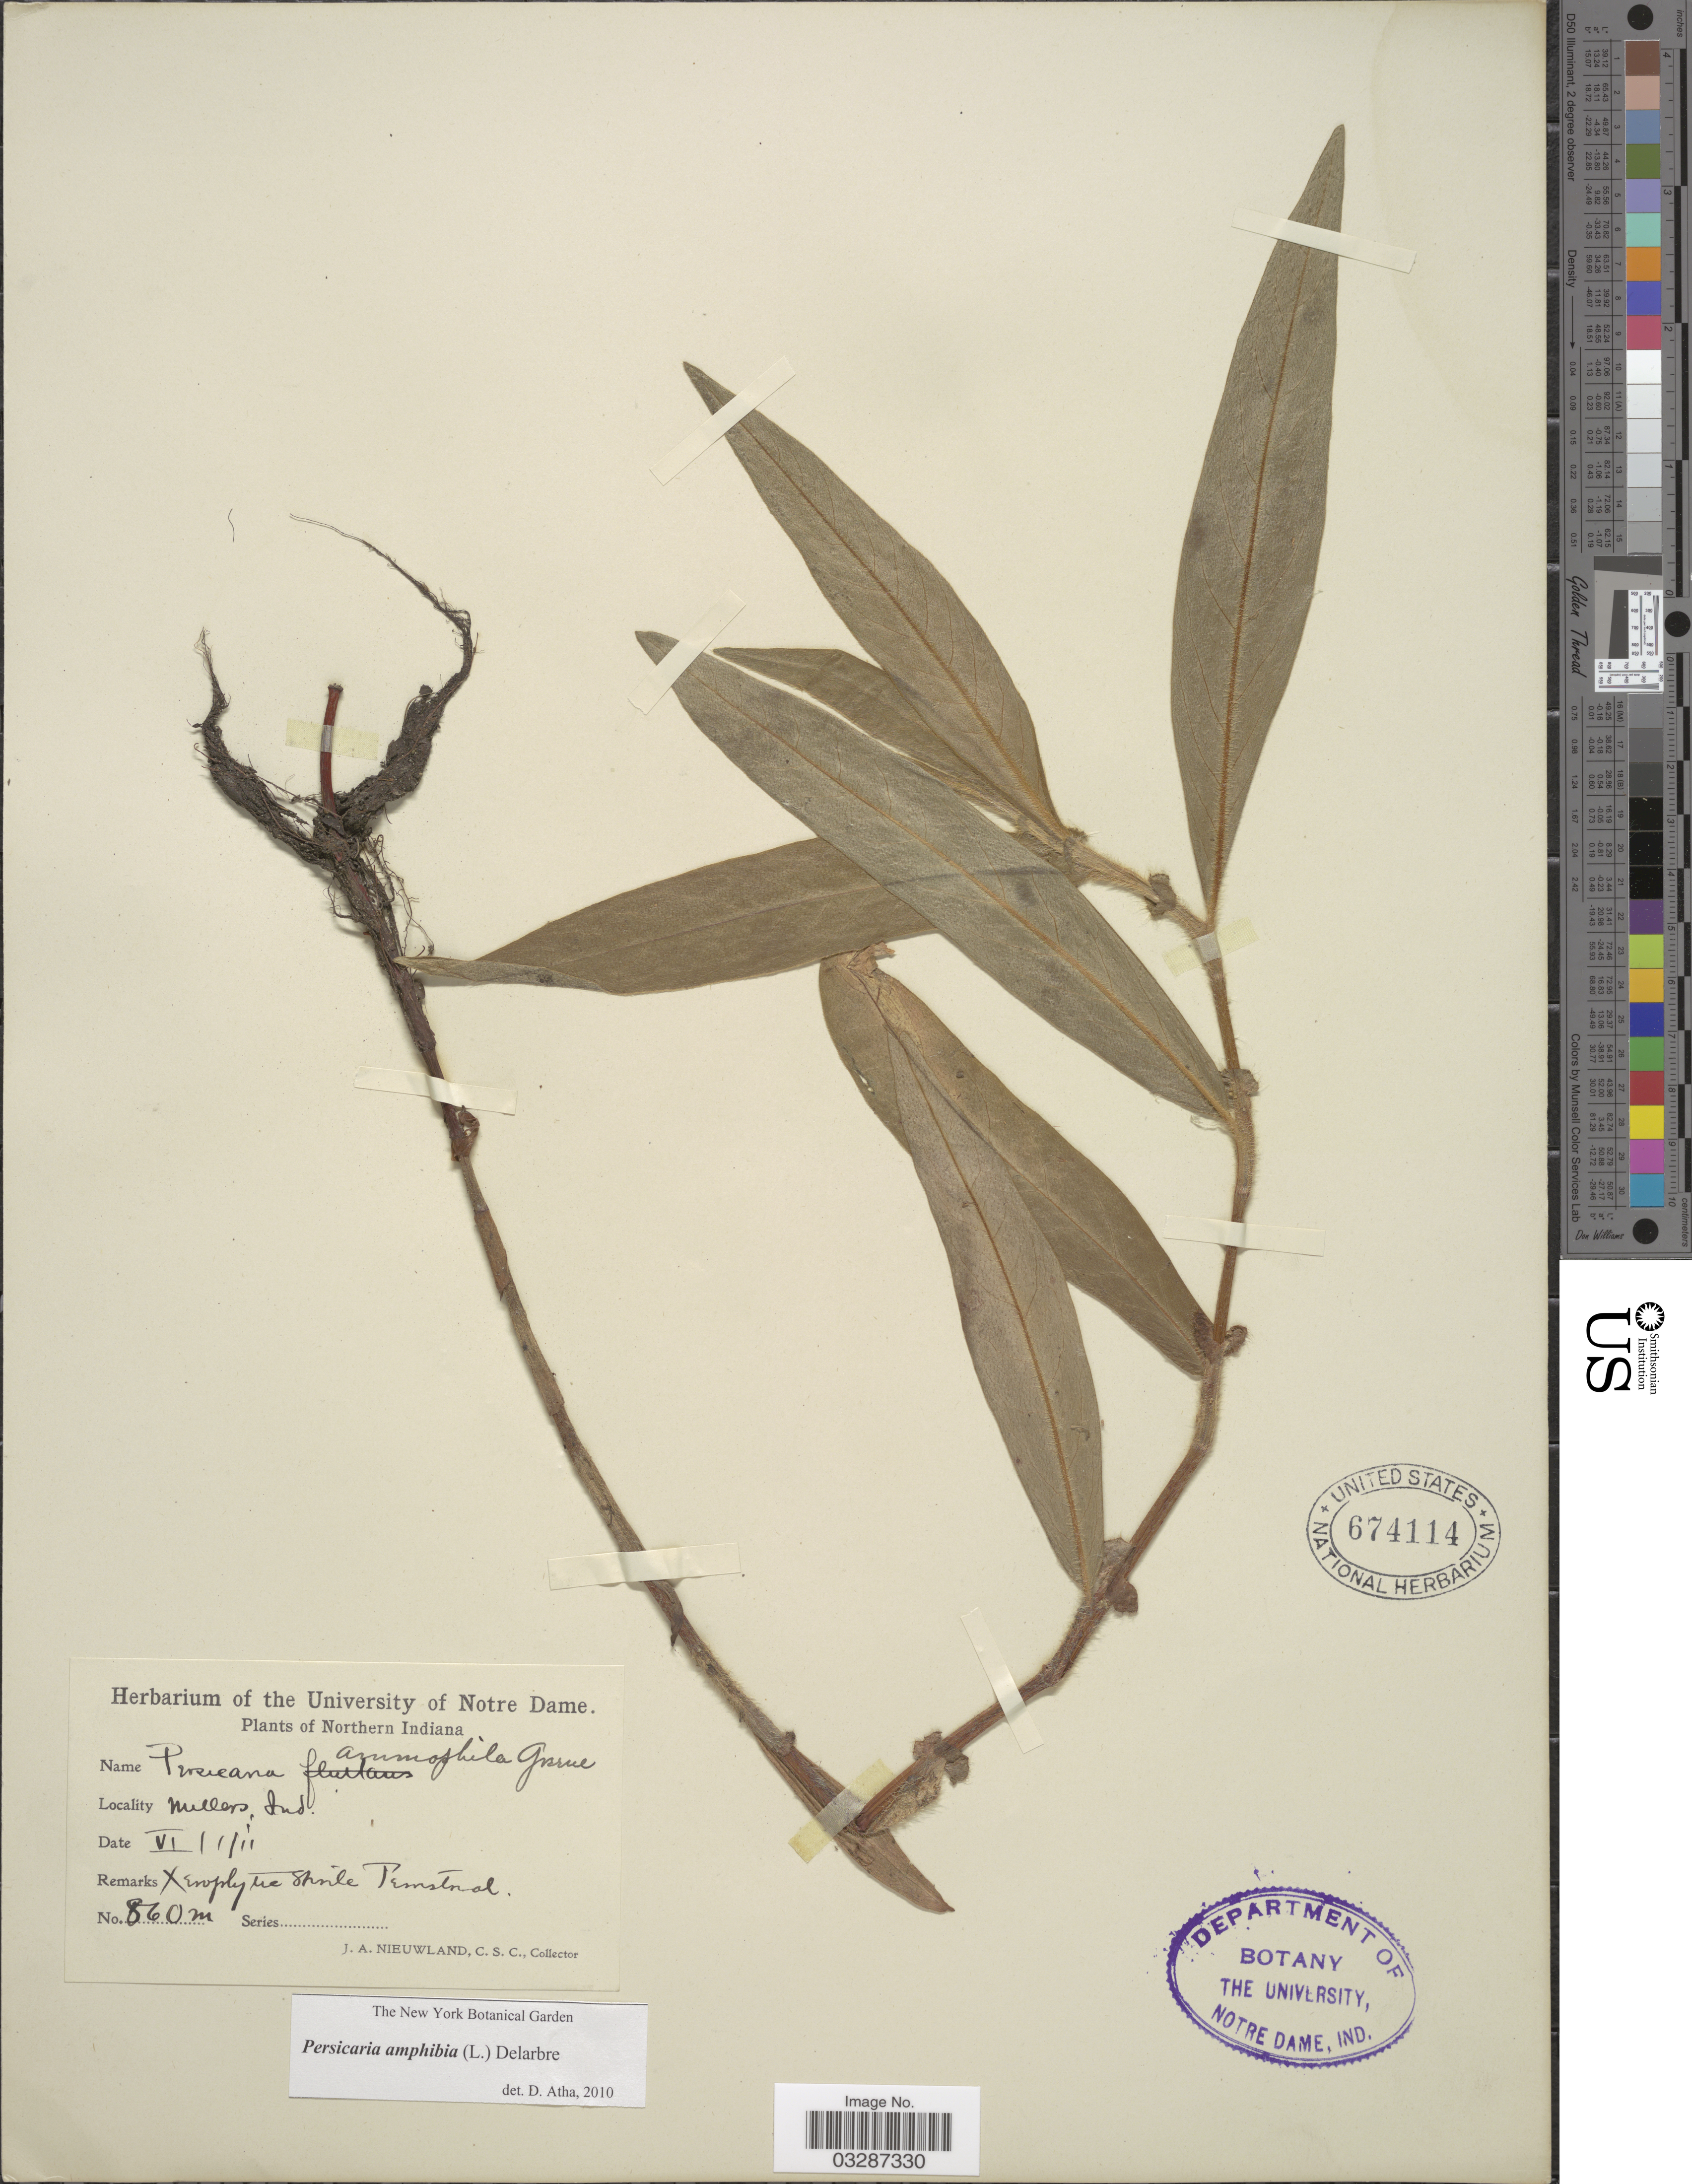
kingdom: Plantae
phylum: Tracheophyta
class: Magnoliopsida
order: Caryophyllales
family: Polygonaceae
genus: Persicaria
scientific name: Persicaria amphibia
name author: (L.) Delarbre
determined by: Atha, D. E.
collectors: J. A. Nieuwland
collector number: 860m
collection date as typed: Transcribed d/m/y: 1/6/11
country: United States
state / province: Indiana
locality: Northern Indiana. Millers.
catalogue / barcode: US 674114